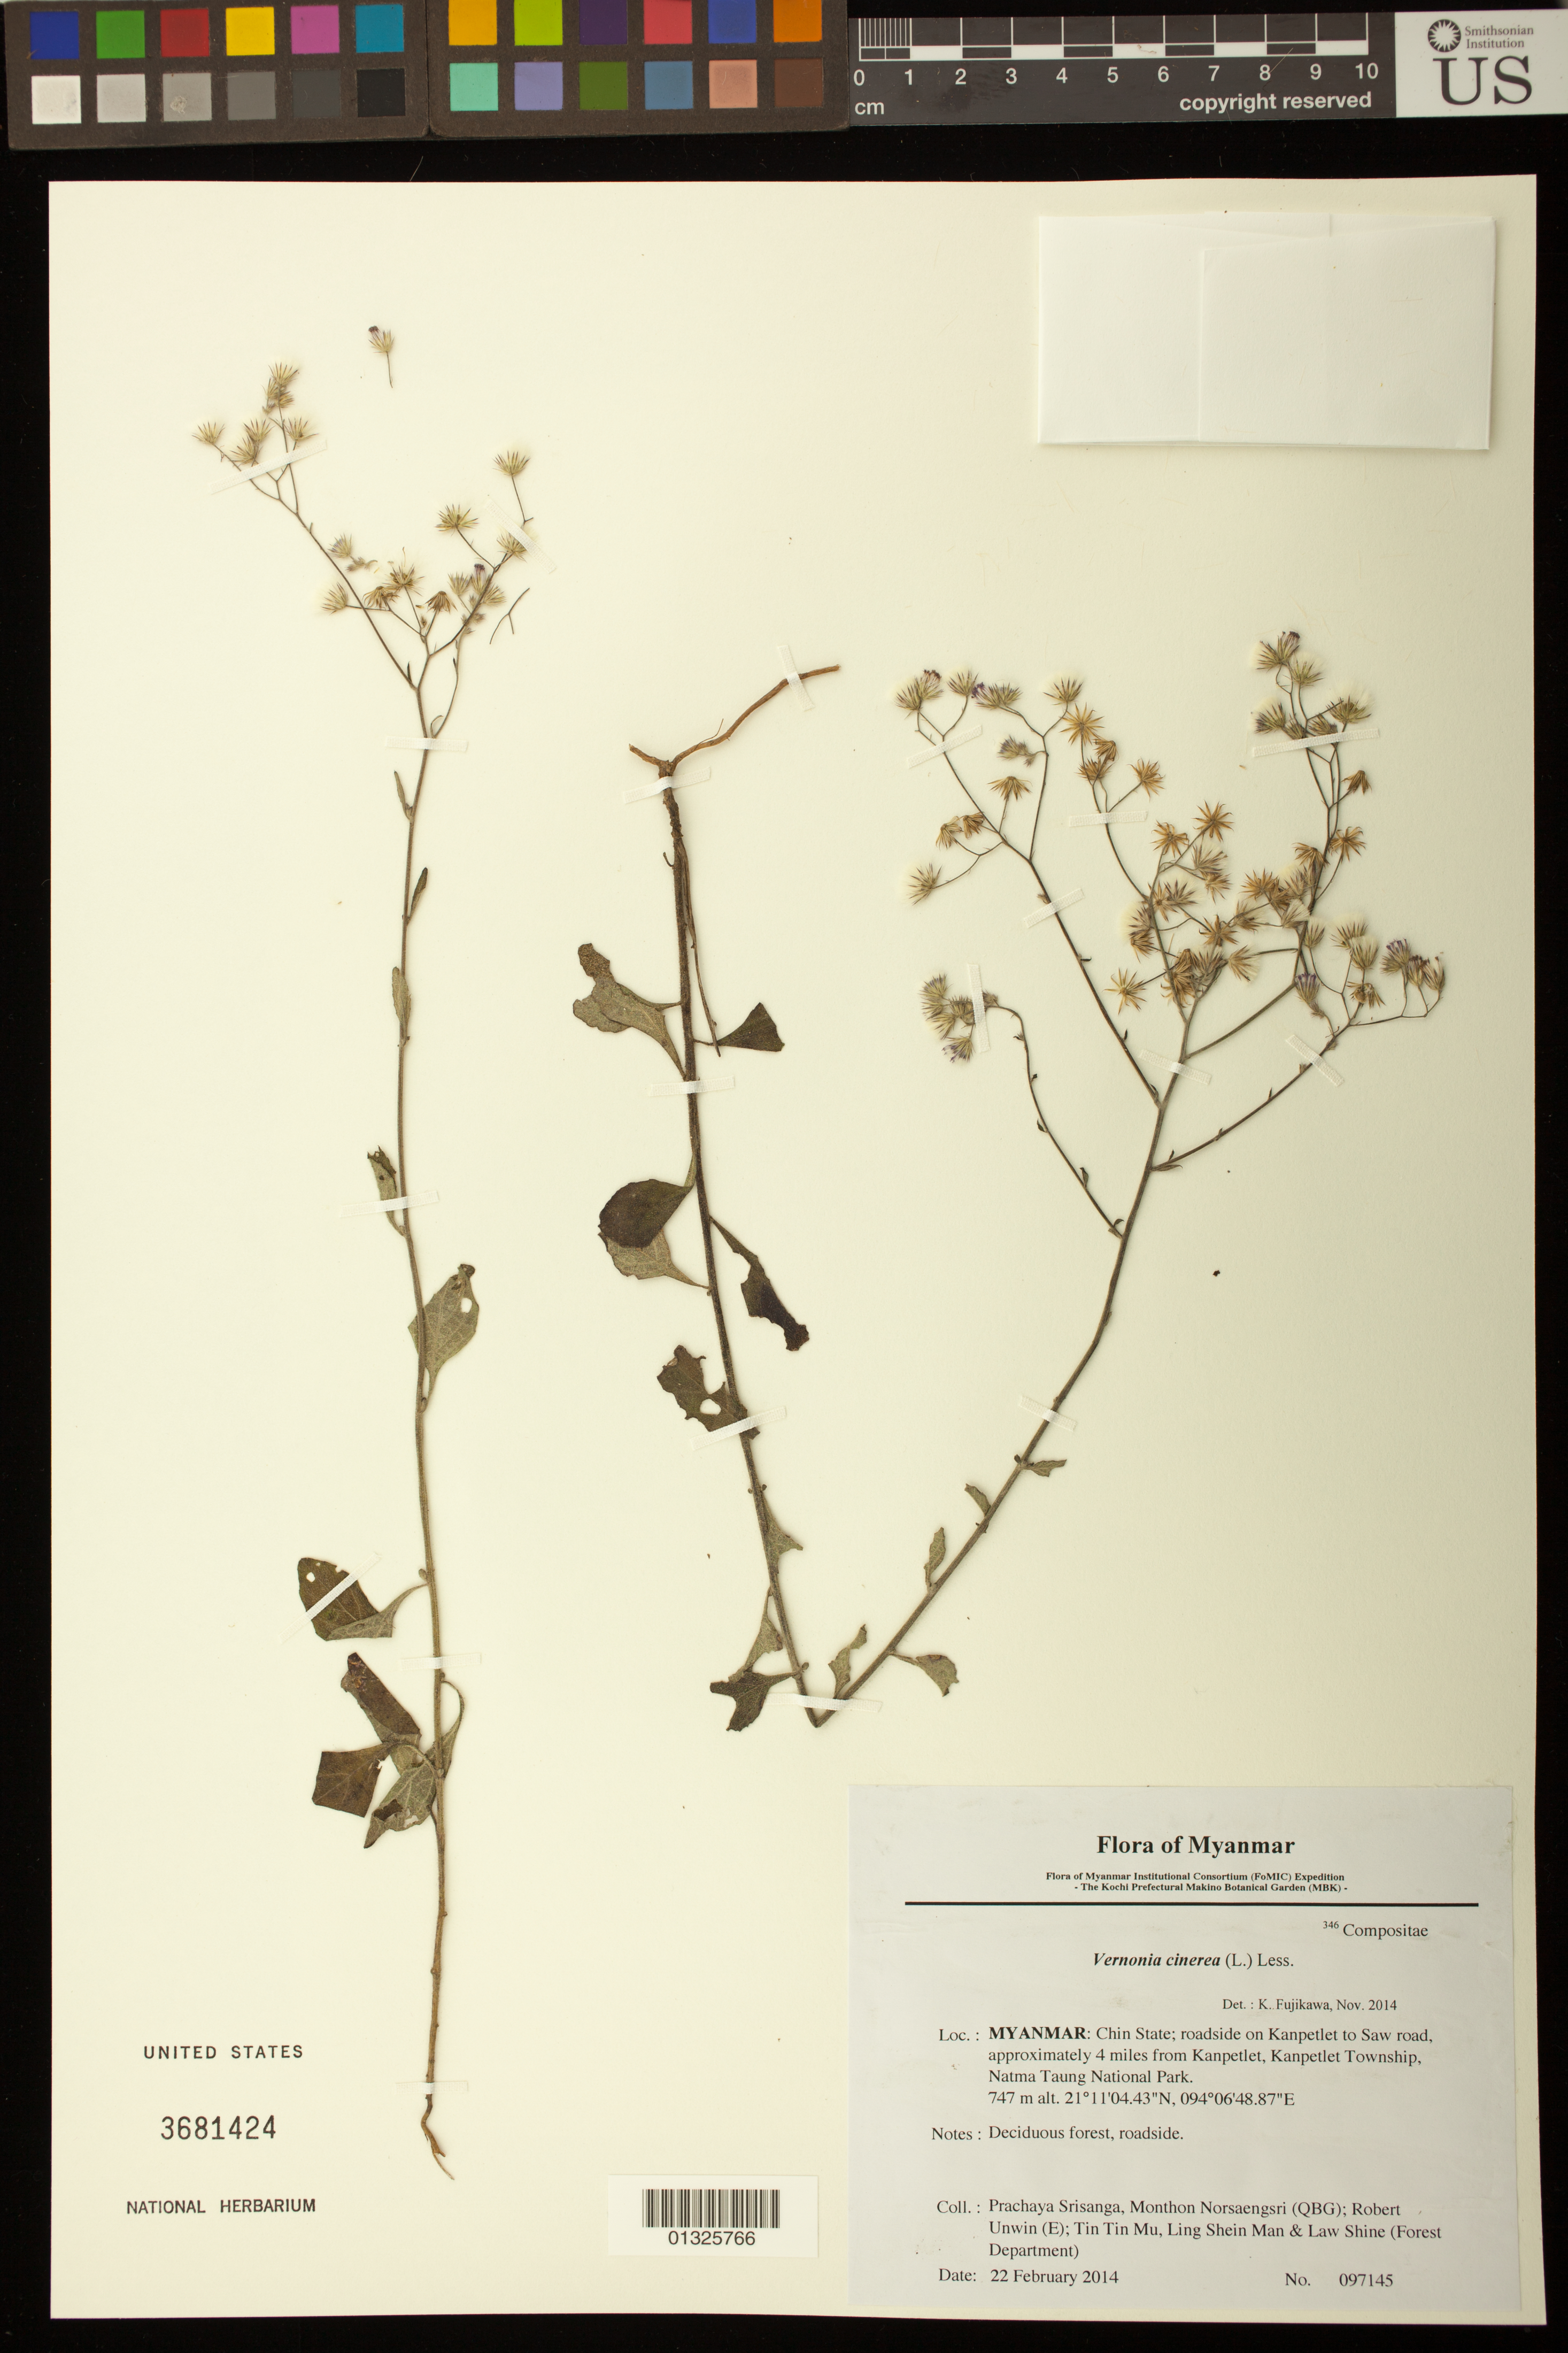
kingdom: Plantae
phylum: Tracheophyta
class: Magnoliopsida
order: Asterales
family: Asteraceae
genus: Cyanthillium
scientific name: Cyanthillium cinereum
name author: (L.) H. Rob.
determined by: Funk, Vicki A., (BOT), Smithsonian Institution - National Museum of Natural History (UNITED STATES)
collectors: P. Srisanga, M. Norsaengsri, R. Unwin, Tin Tin Mu, Ling Shein Man & L. Shine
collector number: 97145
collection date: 2014-02-22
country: Myanmar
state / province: Chin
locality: Roadside on Kanpetlet to Saw road, approximately 4 miles from Kanpetlet, Kanpetlet Township, Natma Taung National Park.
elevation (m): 747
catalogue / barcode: US 3681424